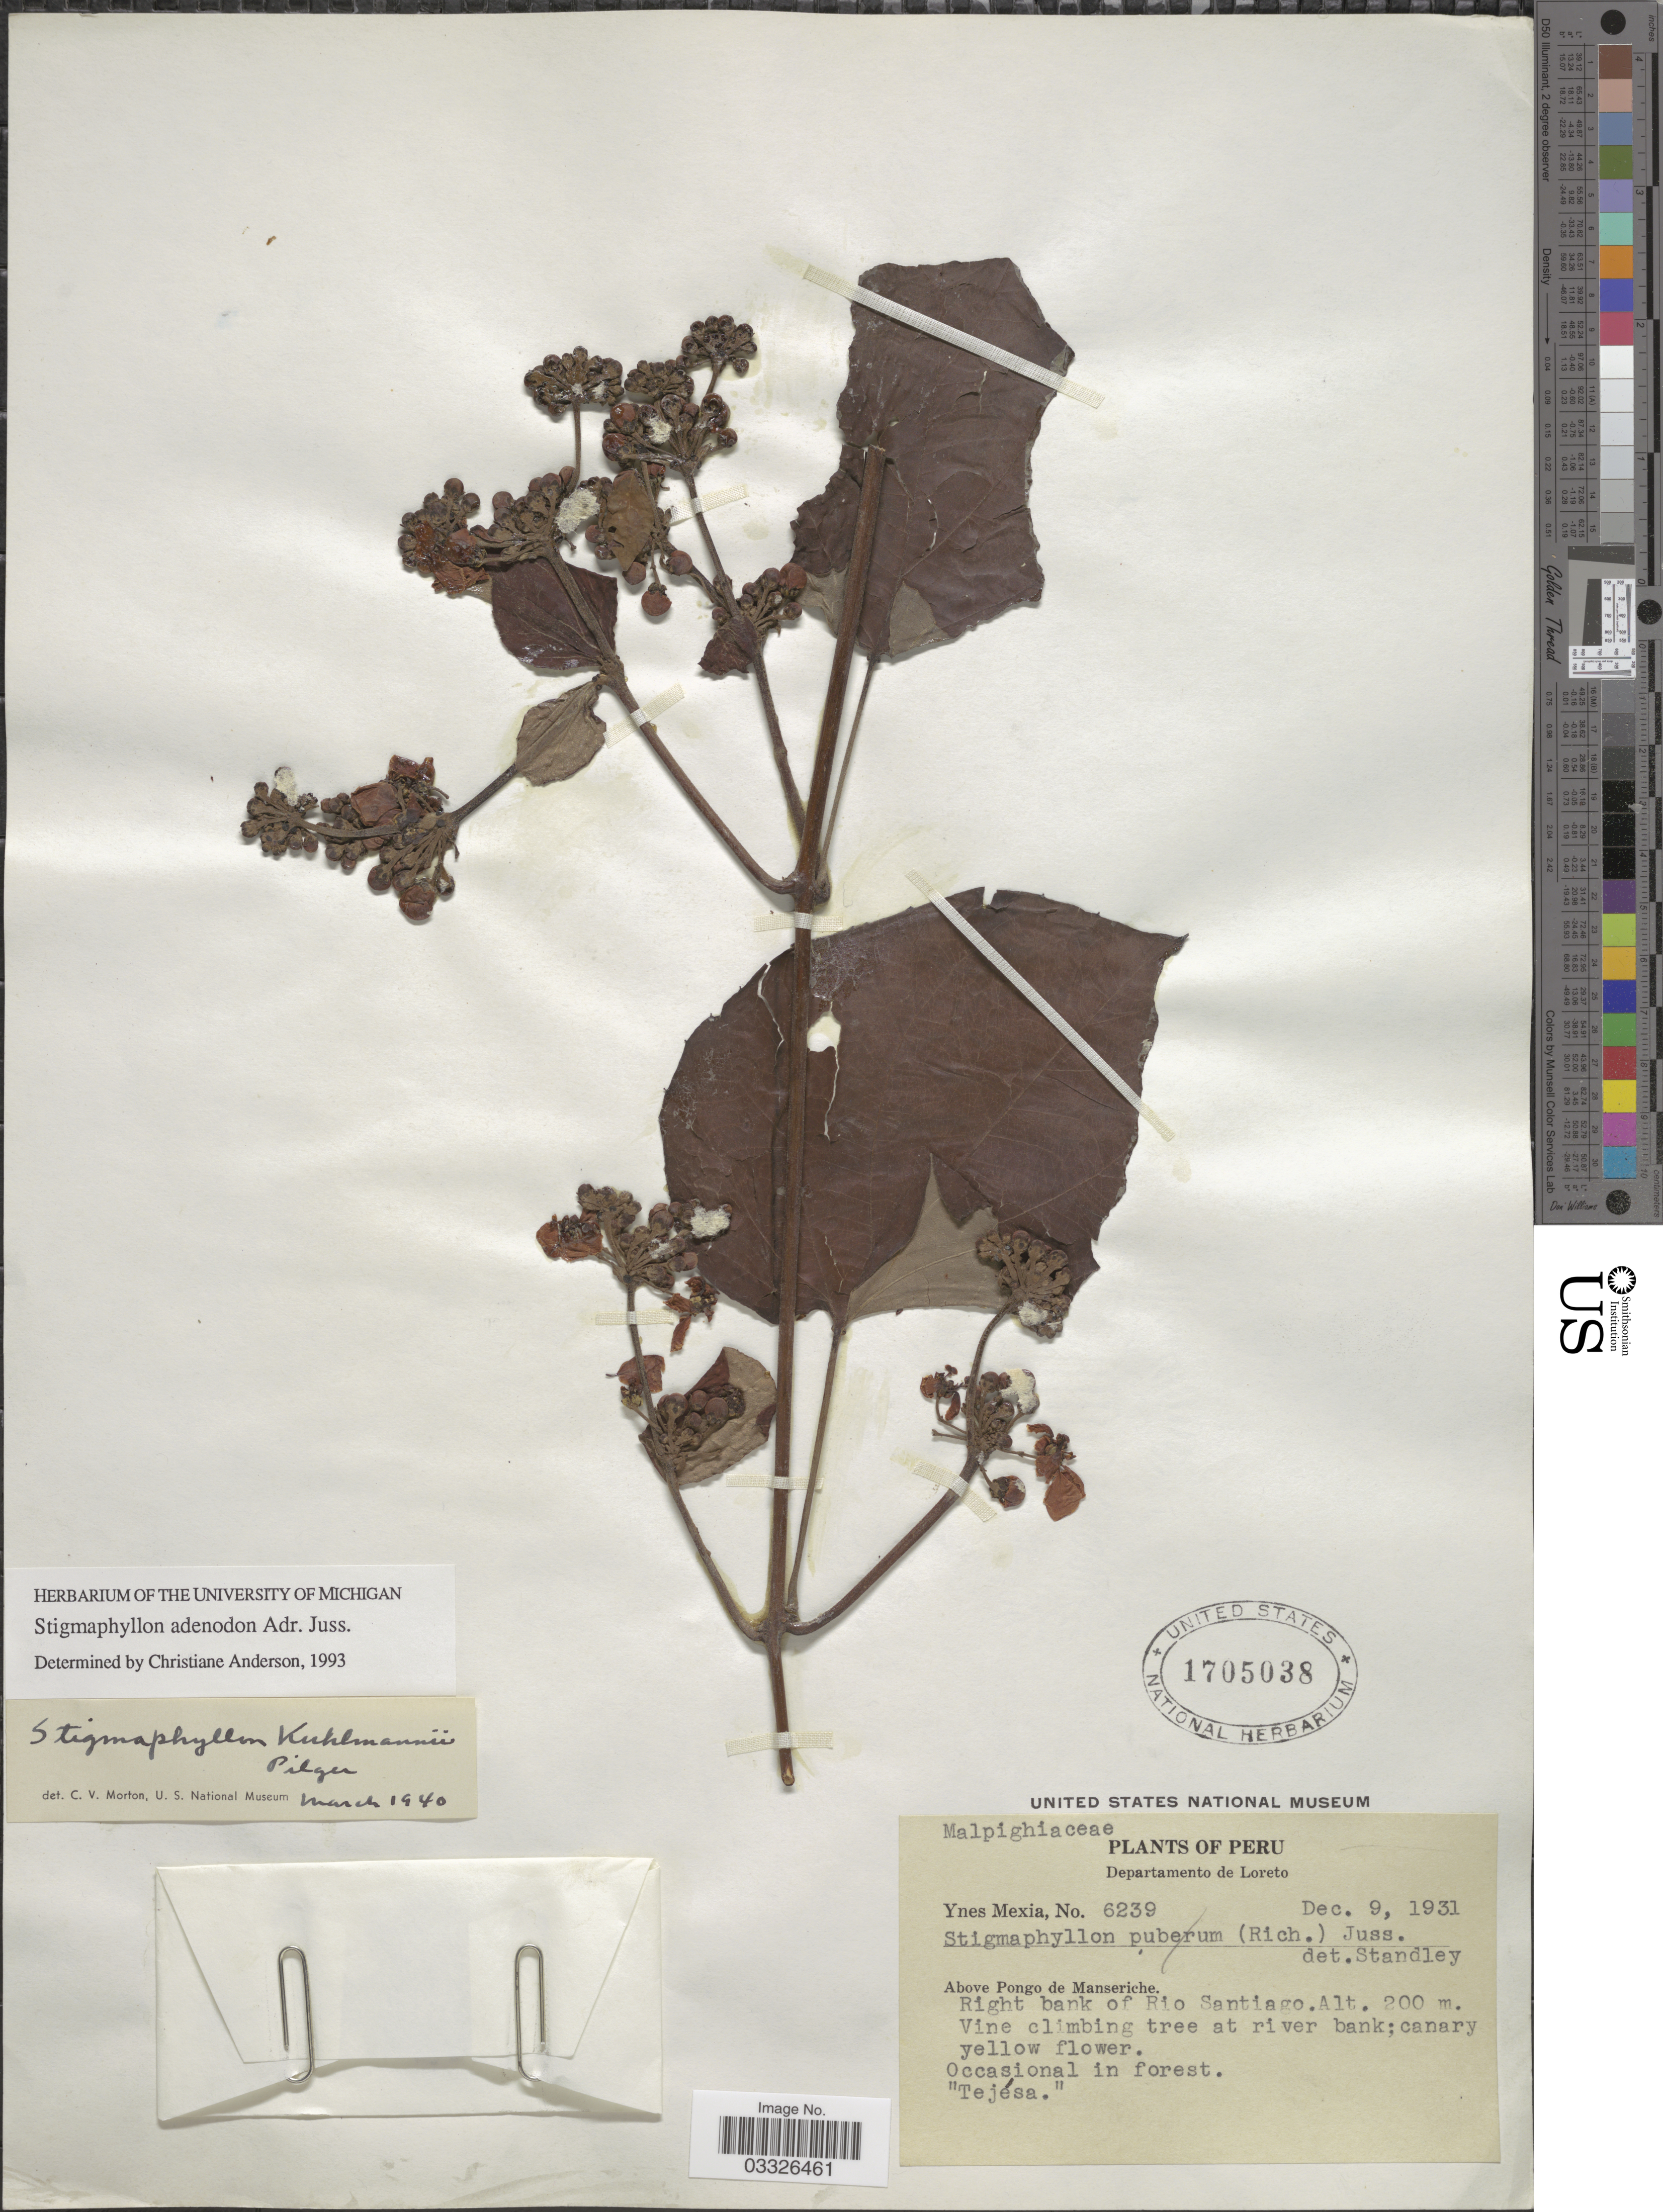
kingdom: Plantae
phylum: Tracheophyta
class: Magnoliopsida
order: Malpighiales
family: Malpighiaceae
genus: Stigmaphyllon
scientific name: Stigmaphyllon adenodon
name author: A. Juss.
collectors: Y. Mexia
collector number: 6239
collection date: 1931-12-09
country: Peru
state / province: Loreto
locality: Departamento de Loreto. Above Pongo de Manseriche. Right bank of Rio Santiago.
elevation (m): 200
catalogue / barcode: US 1705038